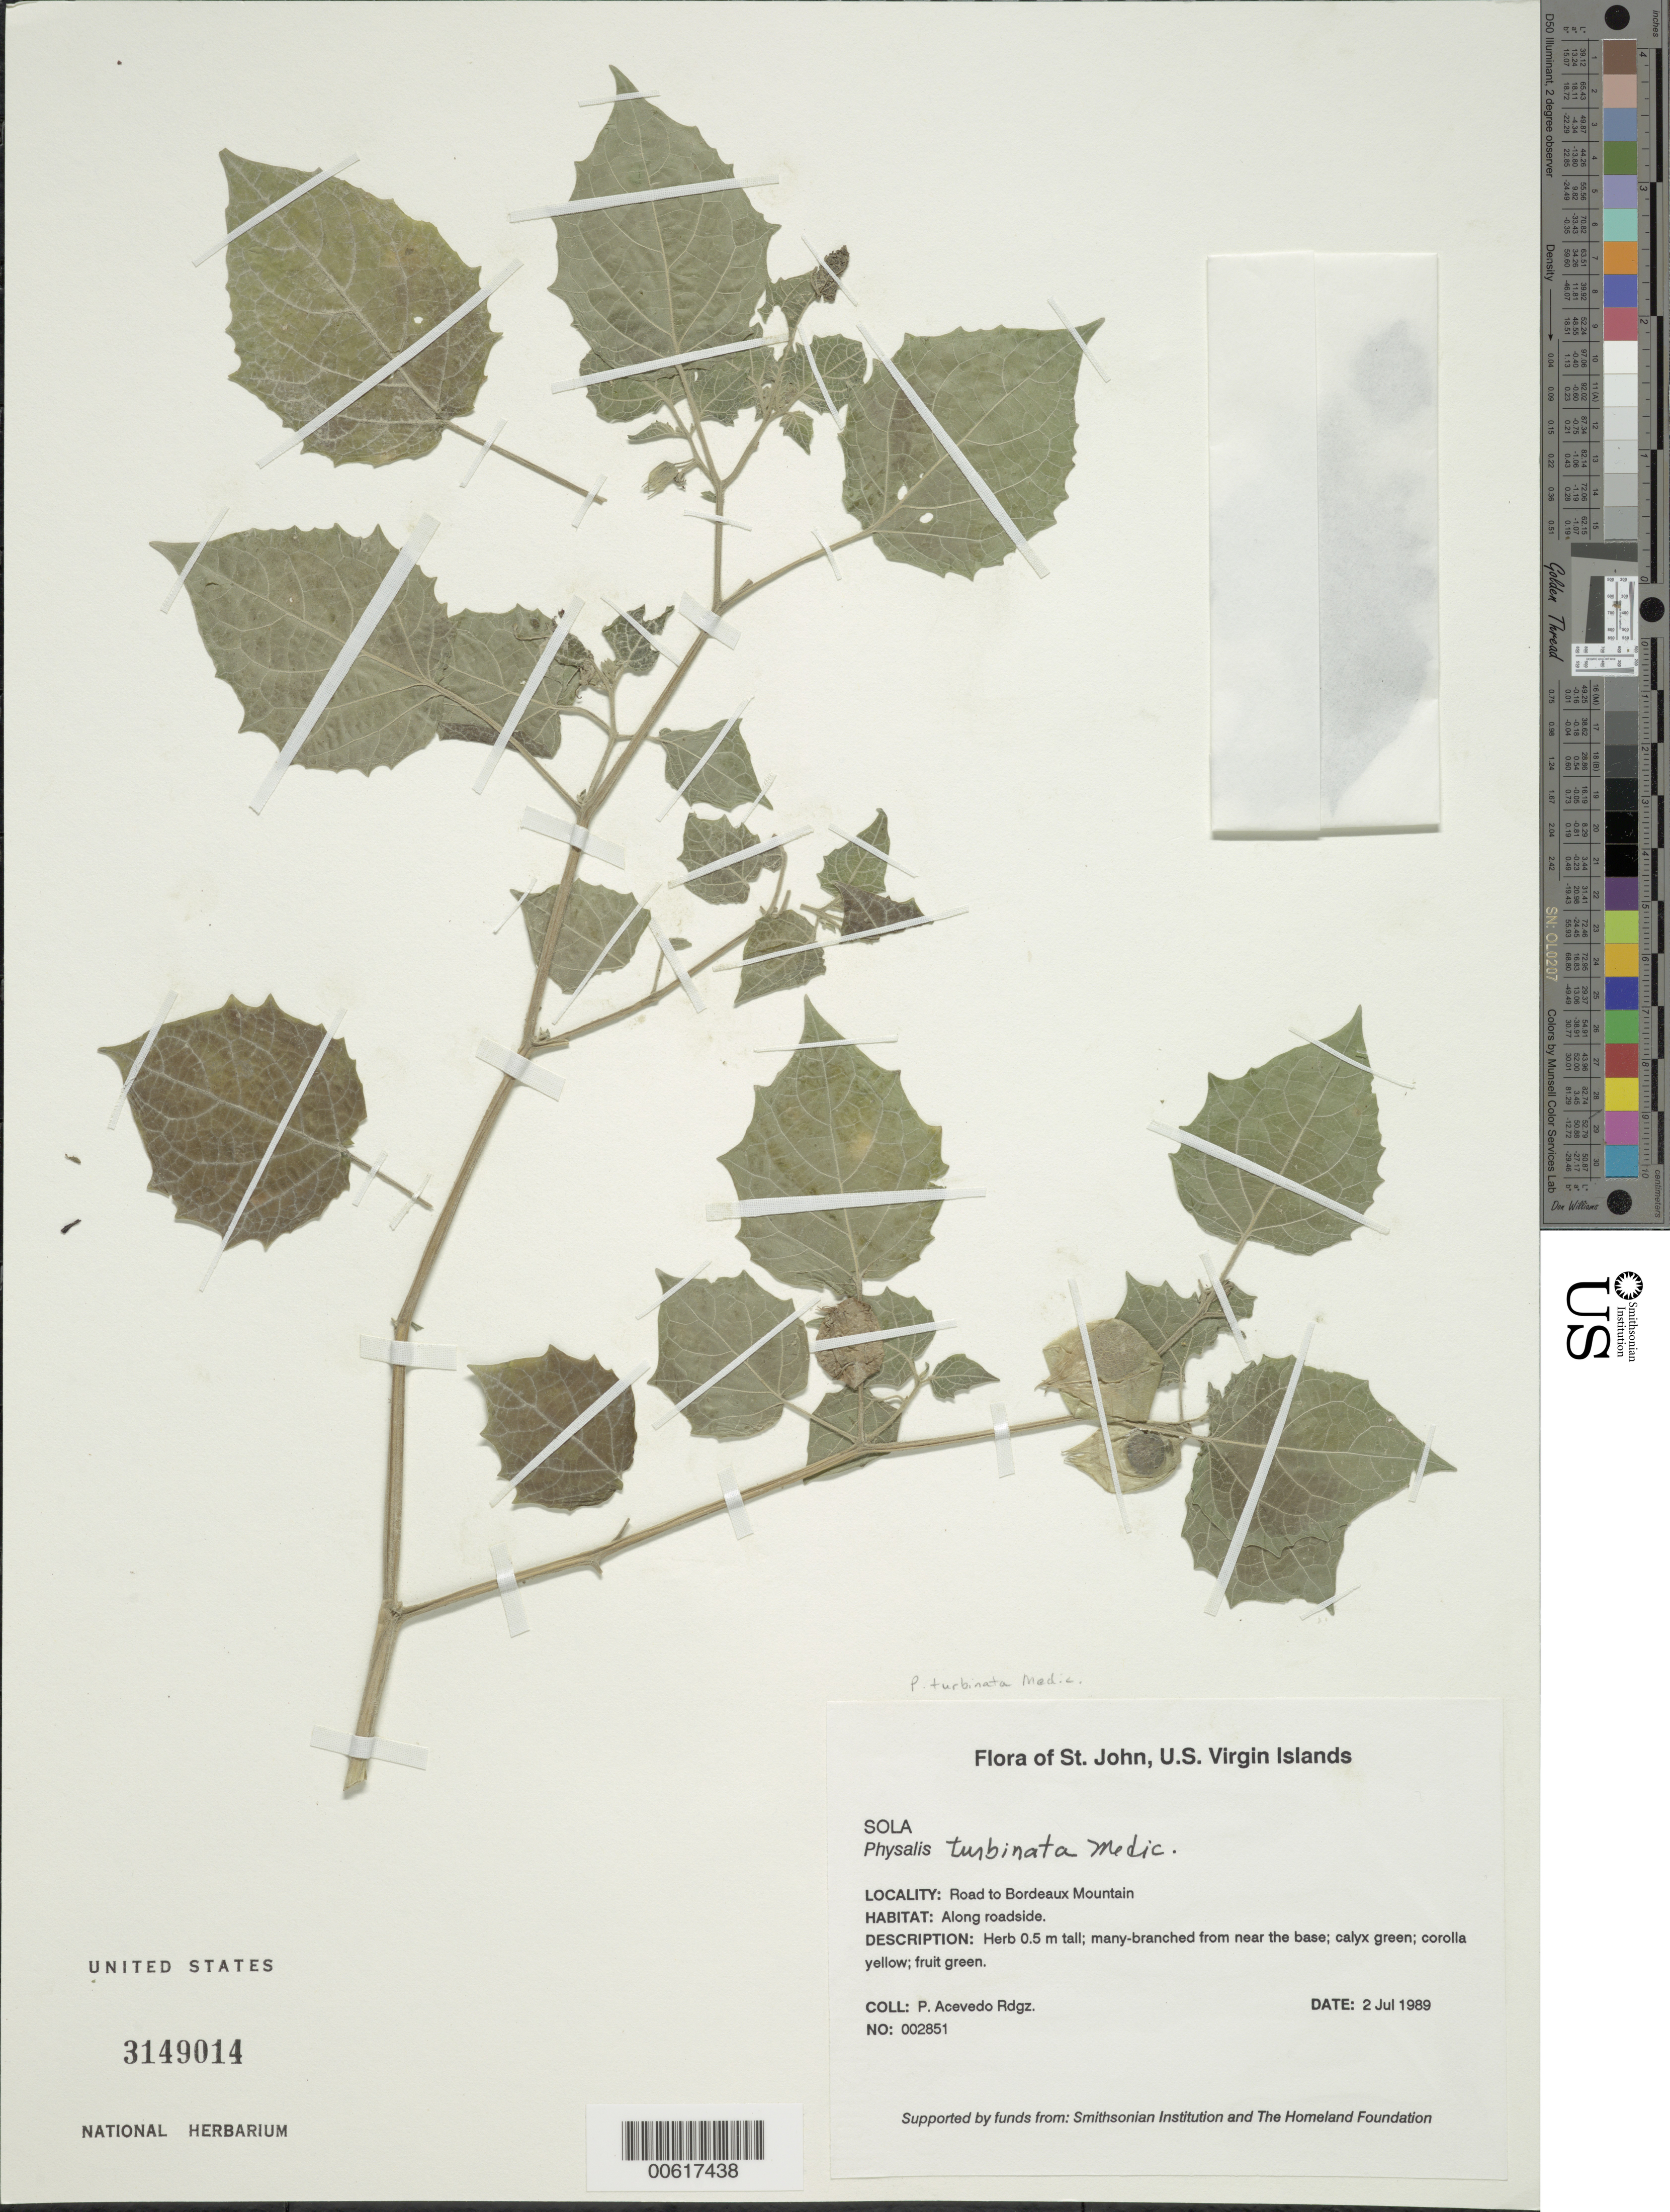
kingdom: Plantae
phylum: Tracheophyta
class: Magnoliopsida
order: Solanales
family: Solanaceae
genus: Physalis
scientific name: Physalis turbinata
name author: Medik.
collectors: P. Acevedo-Rodr.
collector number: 2851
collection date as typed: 02 Jul 1989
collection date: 1989-07-02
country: U.S. Virgin Islands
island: St. John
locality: Road to Bordeaux Mountain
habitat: Along roadside.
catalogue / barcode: US 3149014